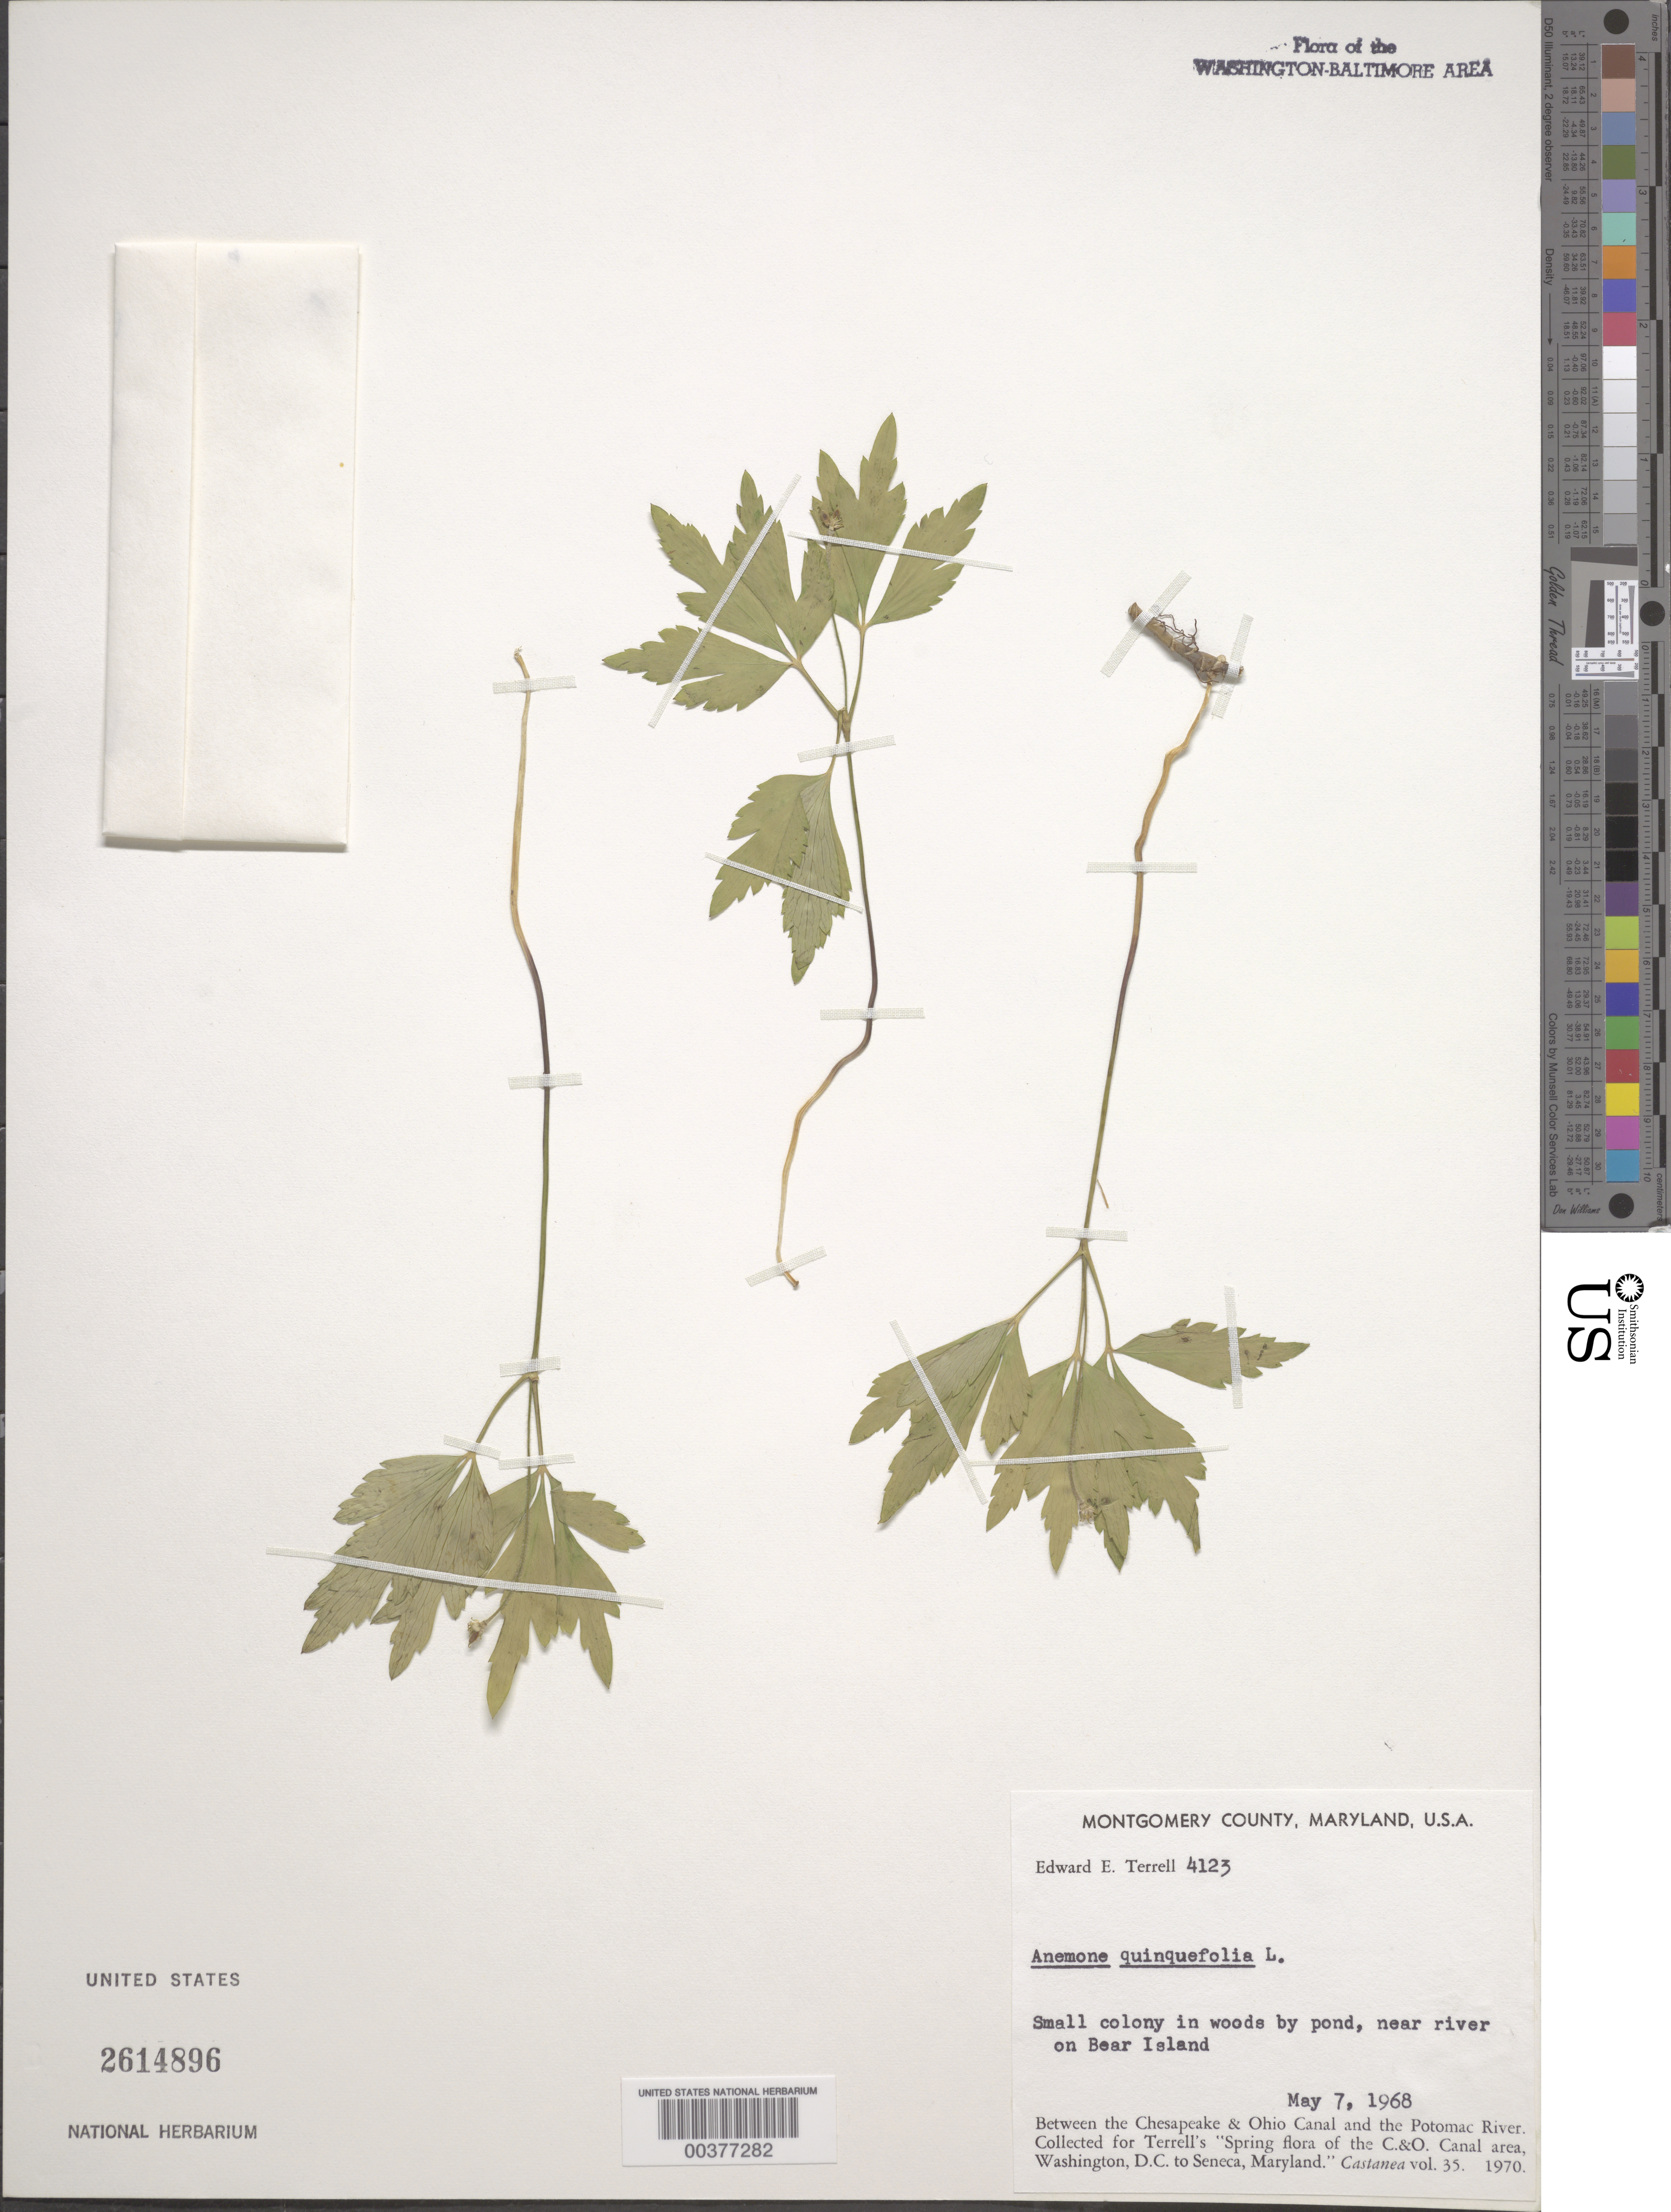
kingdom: Plantae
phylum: Tracheophyta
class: Magnoliopsida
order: Ranunculales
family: Ranunculaceae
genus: Anemone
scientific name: Anemone quinquefolia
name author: L.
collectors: E. E. Terrell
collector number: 4123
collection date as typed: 07 May 1968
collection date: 1968-05-07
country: United States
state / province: Maryland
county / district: Montgomery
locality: Bear Island C. & O. Canal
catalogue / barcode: US 2614896